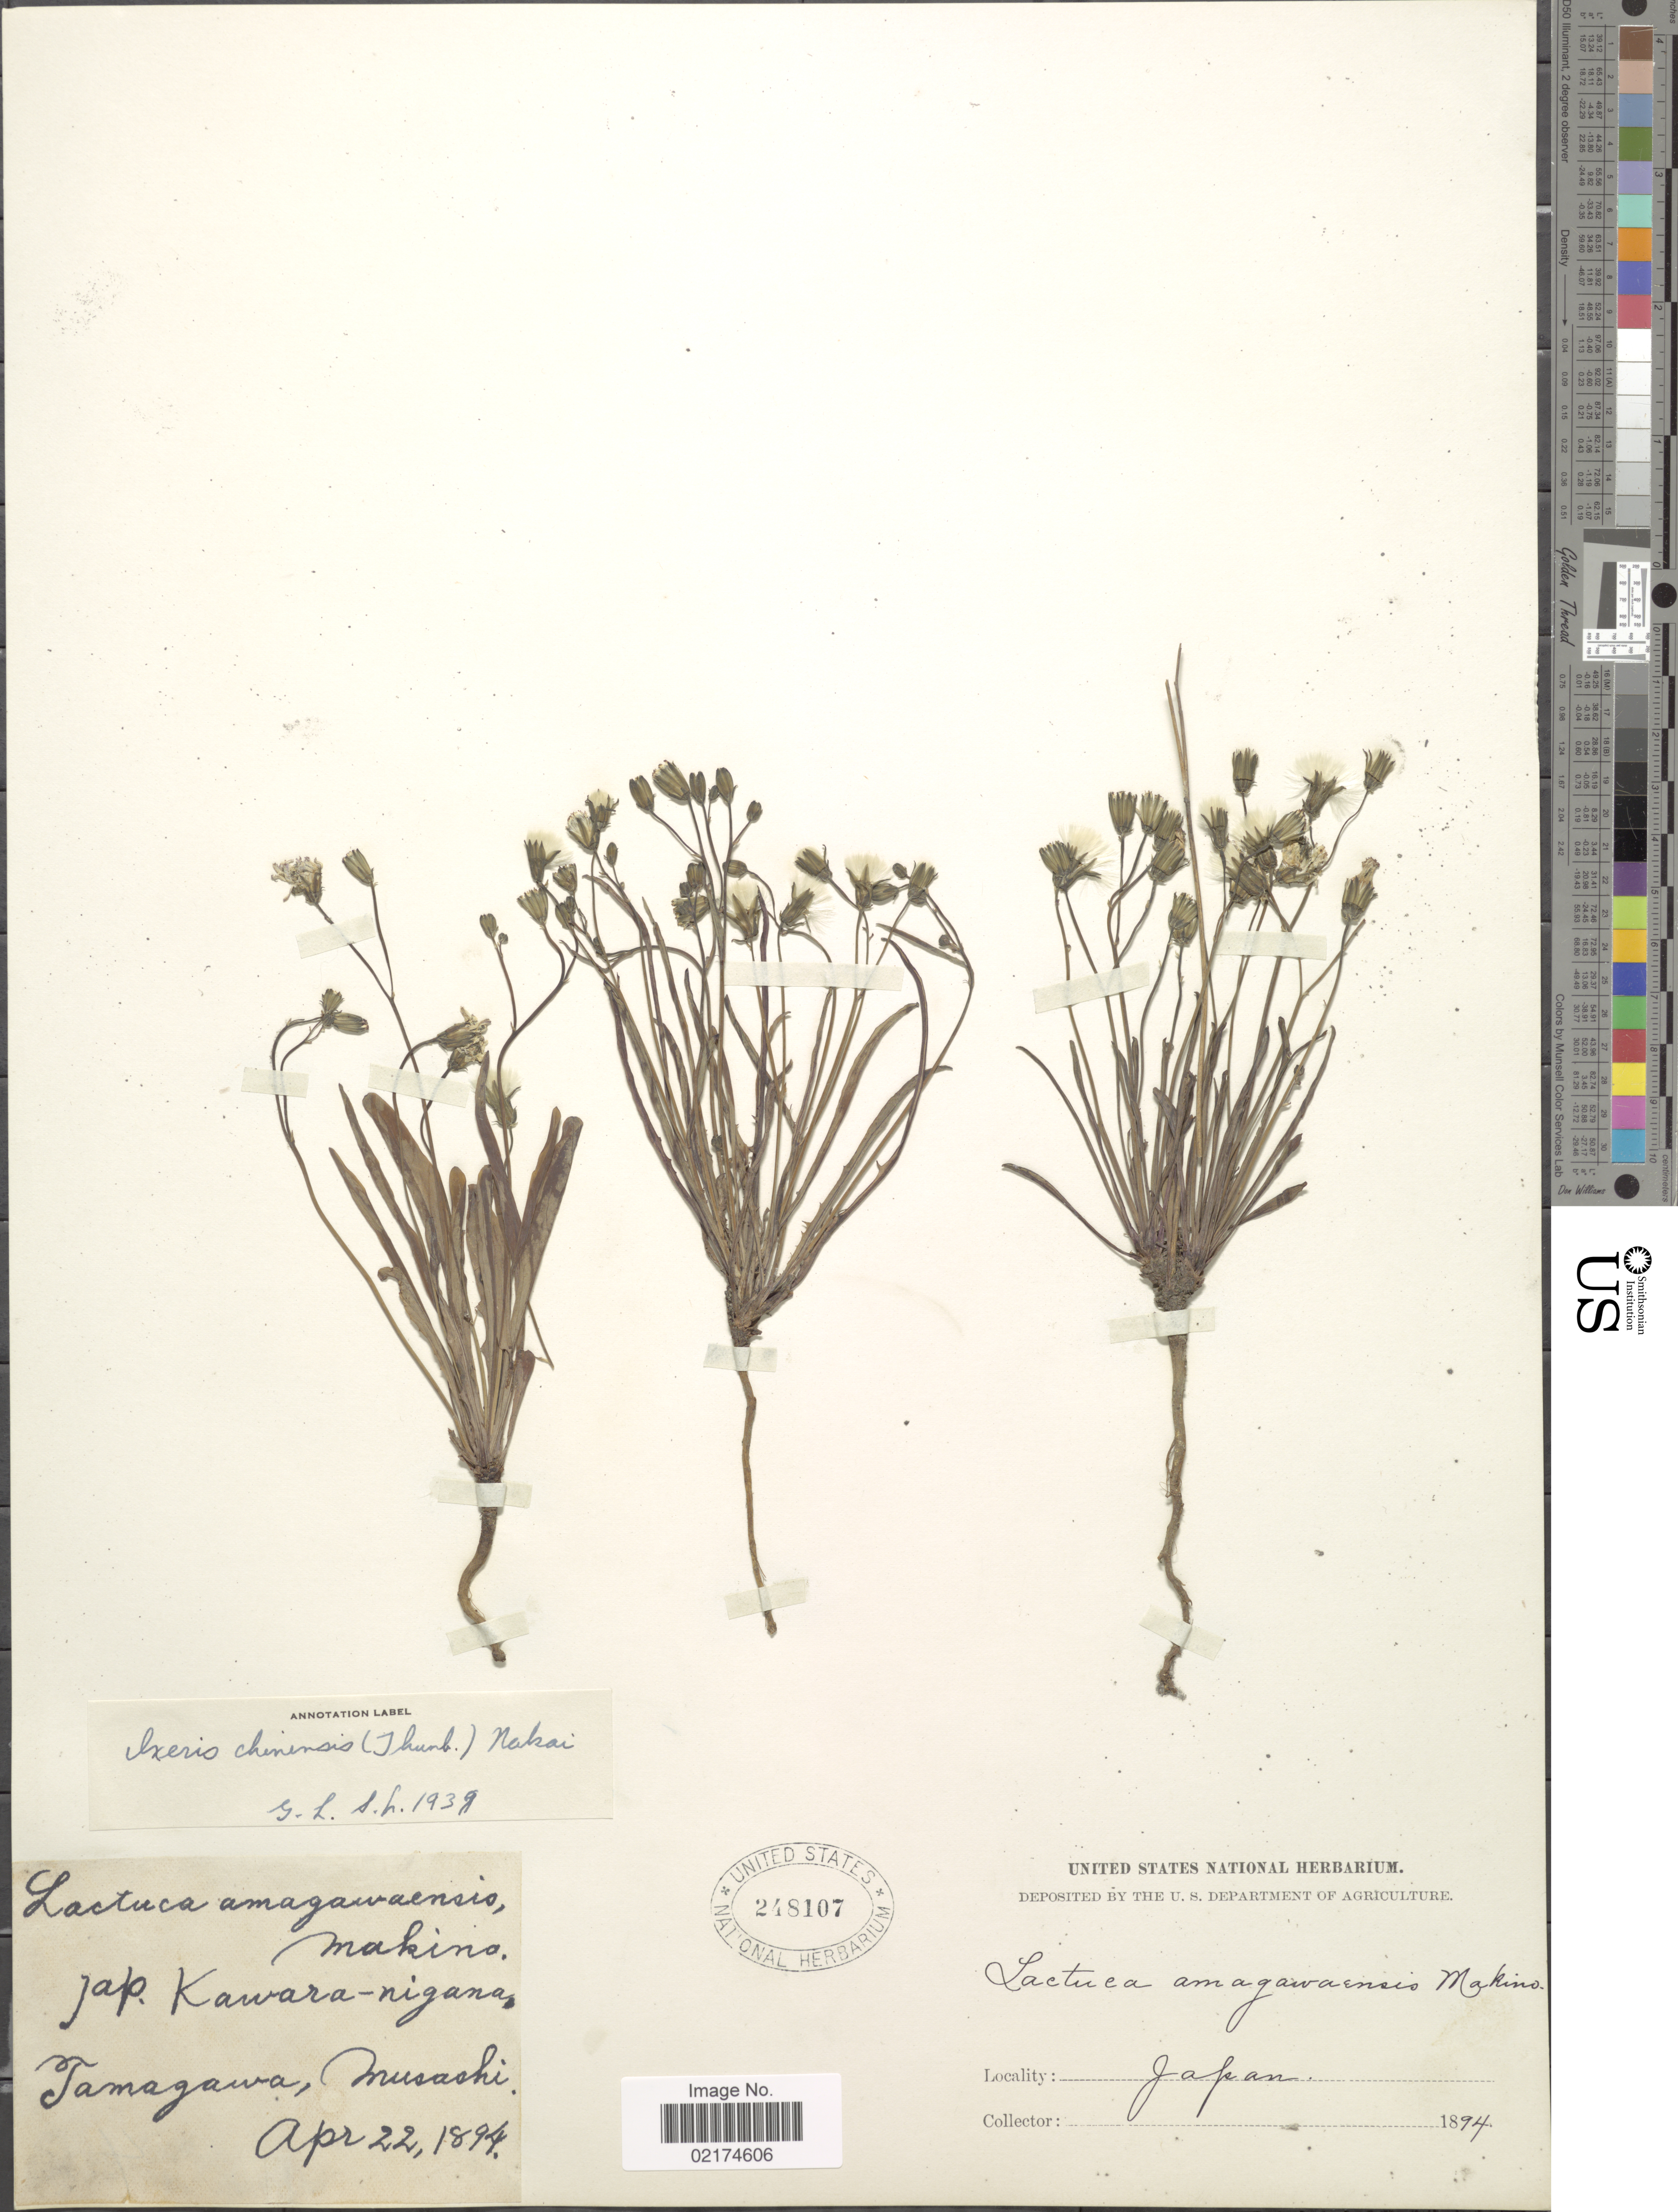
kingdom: Plantae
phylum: Tracheophyta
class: Magnoliopsida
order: Asterales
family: Asteraceae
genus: Ixeris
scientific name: Ixeris chinensis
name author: (Thunb.) Nakai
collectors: ex herb. United States National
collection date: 1894-04-22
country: Japan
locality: Tamagawa, Musashi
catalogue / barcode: US 248107